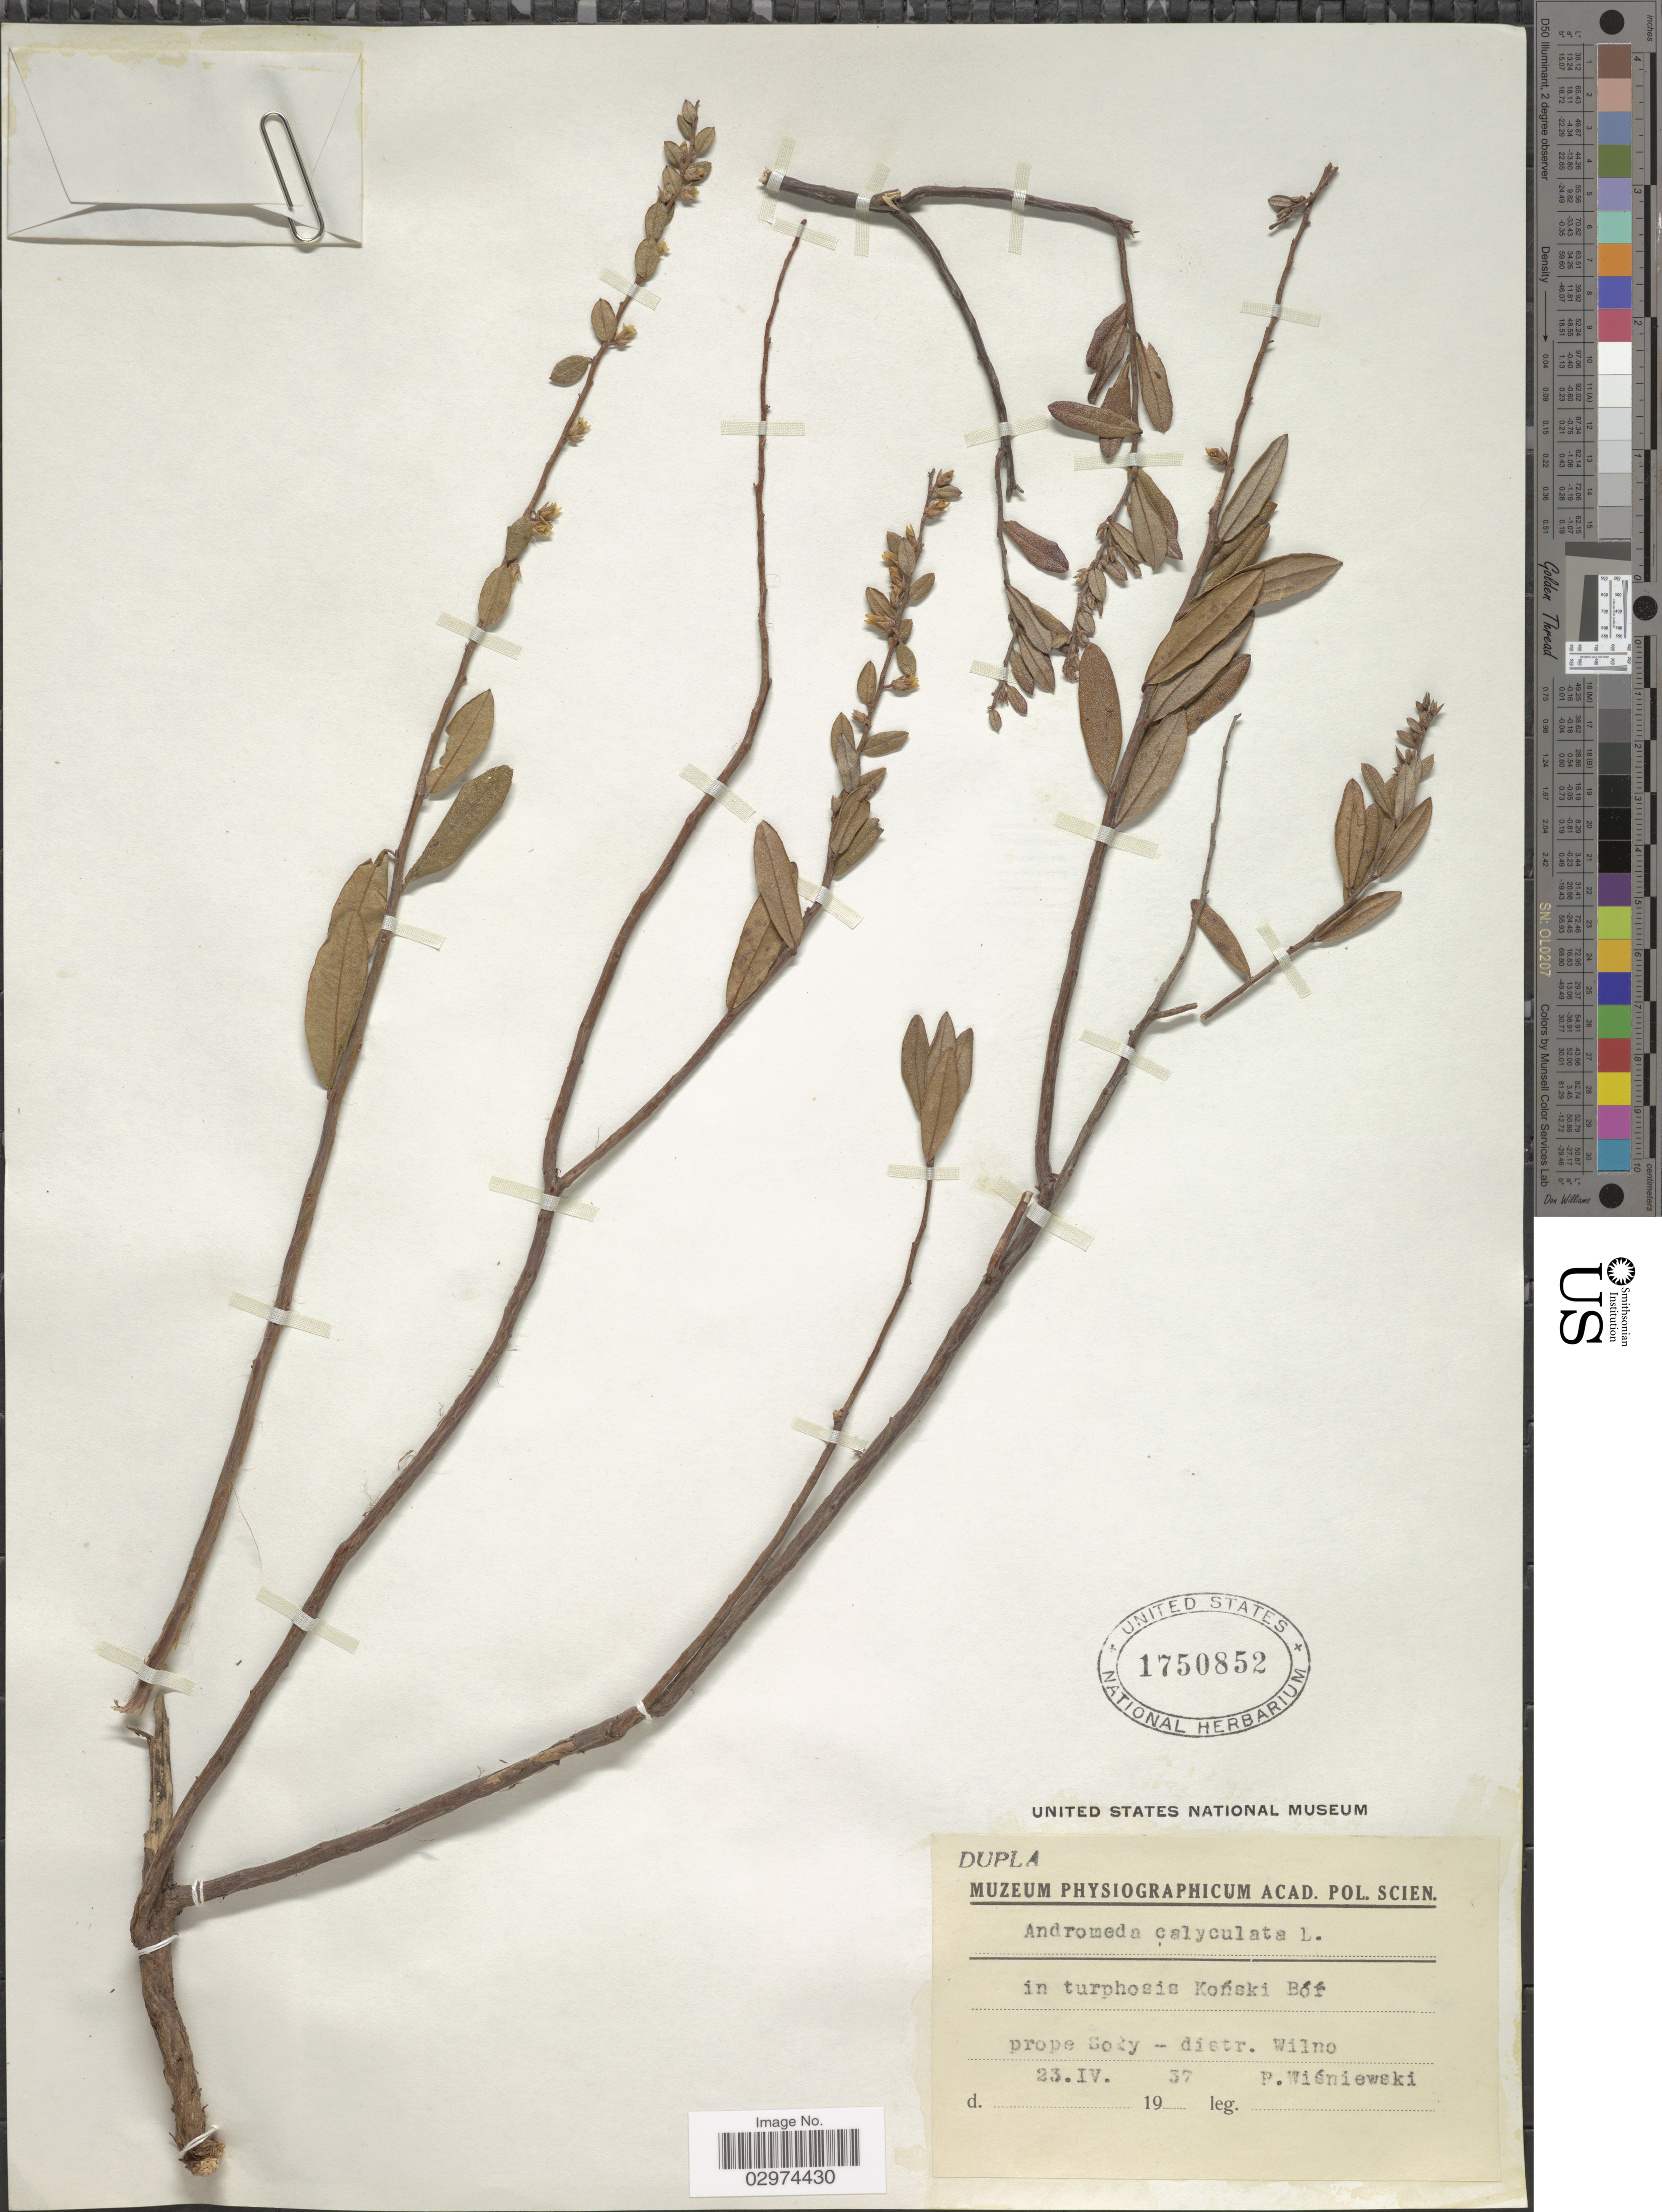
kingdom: Plantae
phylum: Tracheophyta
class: Magnoliopsida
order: Ericales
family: Ericaceae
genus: Chamaedaphne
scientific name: Chamaedaphne calyculata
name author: (L.) Moench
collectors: S. Wisniewski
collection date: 1937-04-23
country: Poland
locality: Prope Soky [interpreted] - distr. Wilno.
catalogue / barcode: US 1750852